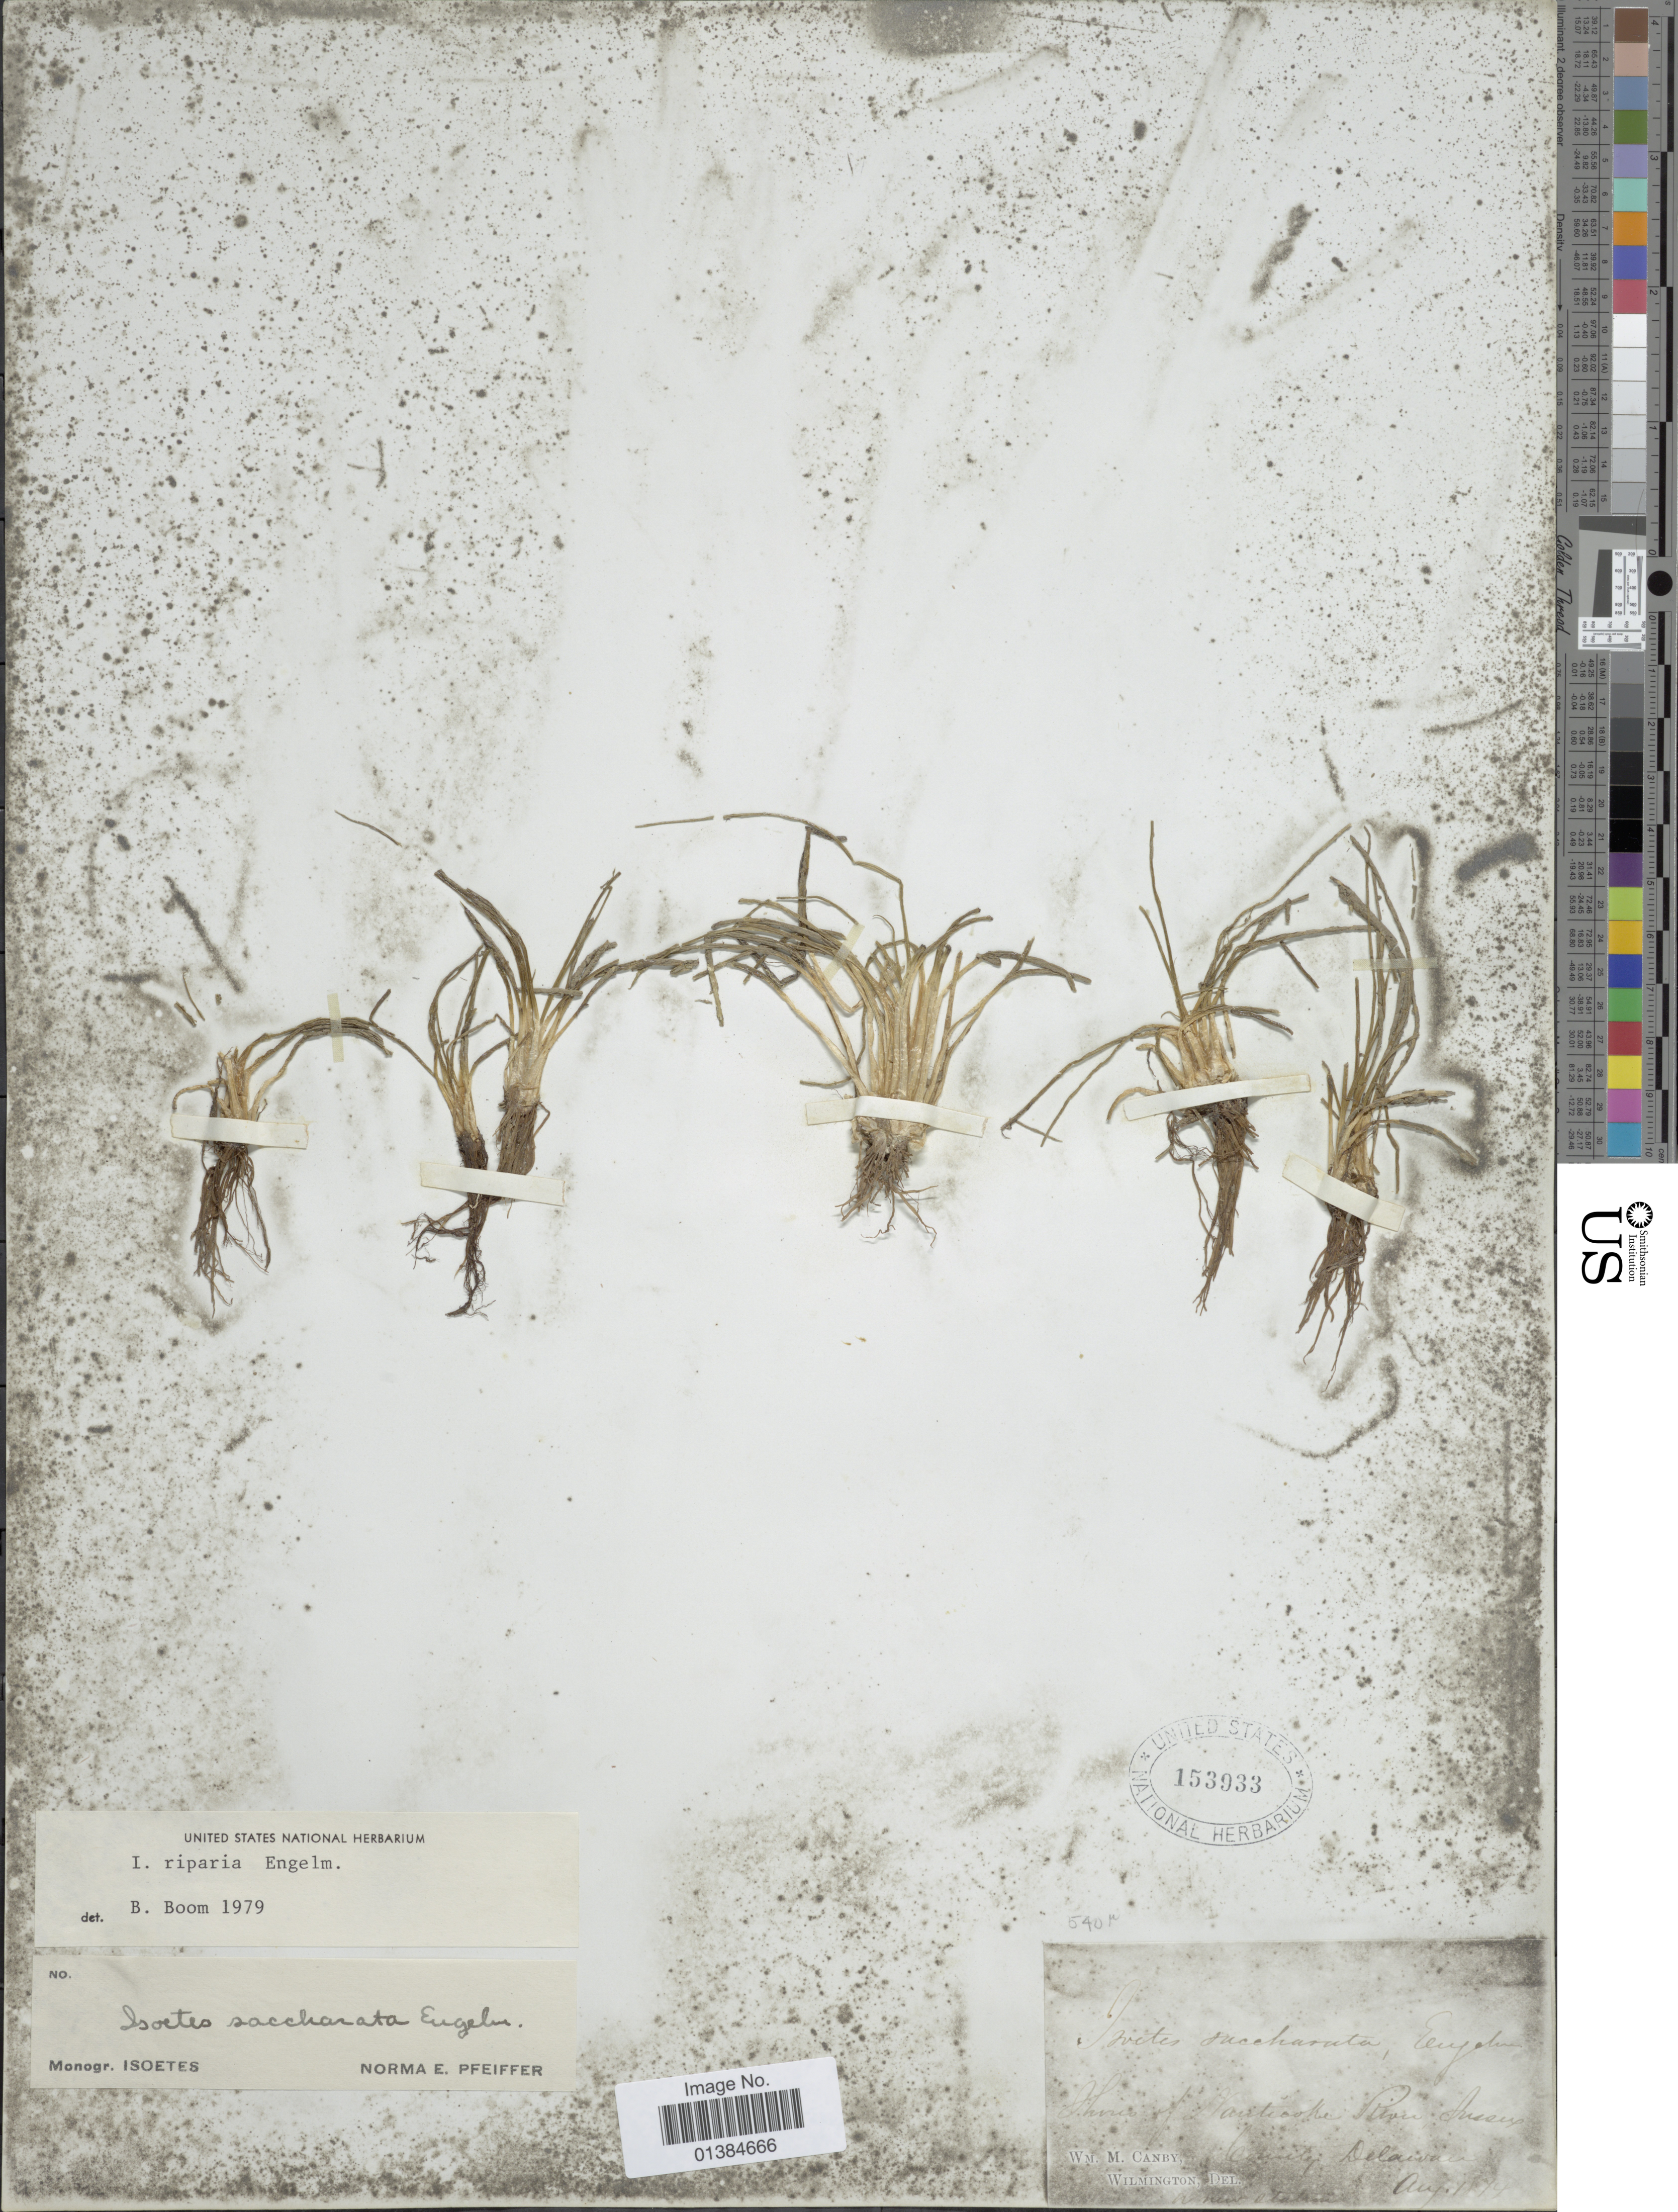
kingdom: Plantae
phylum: Tracheophyta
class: Lycopodiopsida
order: Isoetales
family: Isoetaceae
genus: Isoetes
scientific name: Isoetes riparia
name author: Engelm. ex A. Braun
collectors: W. M. Canby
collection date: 1874-08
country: United States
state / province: Delaware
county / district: Sussex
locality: Shores of Nanticoke River, Sussex Co.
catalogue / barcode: US 153933